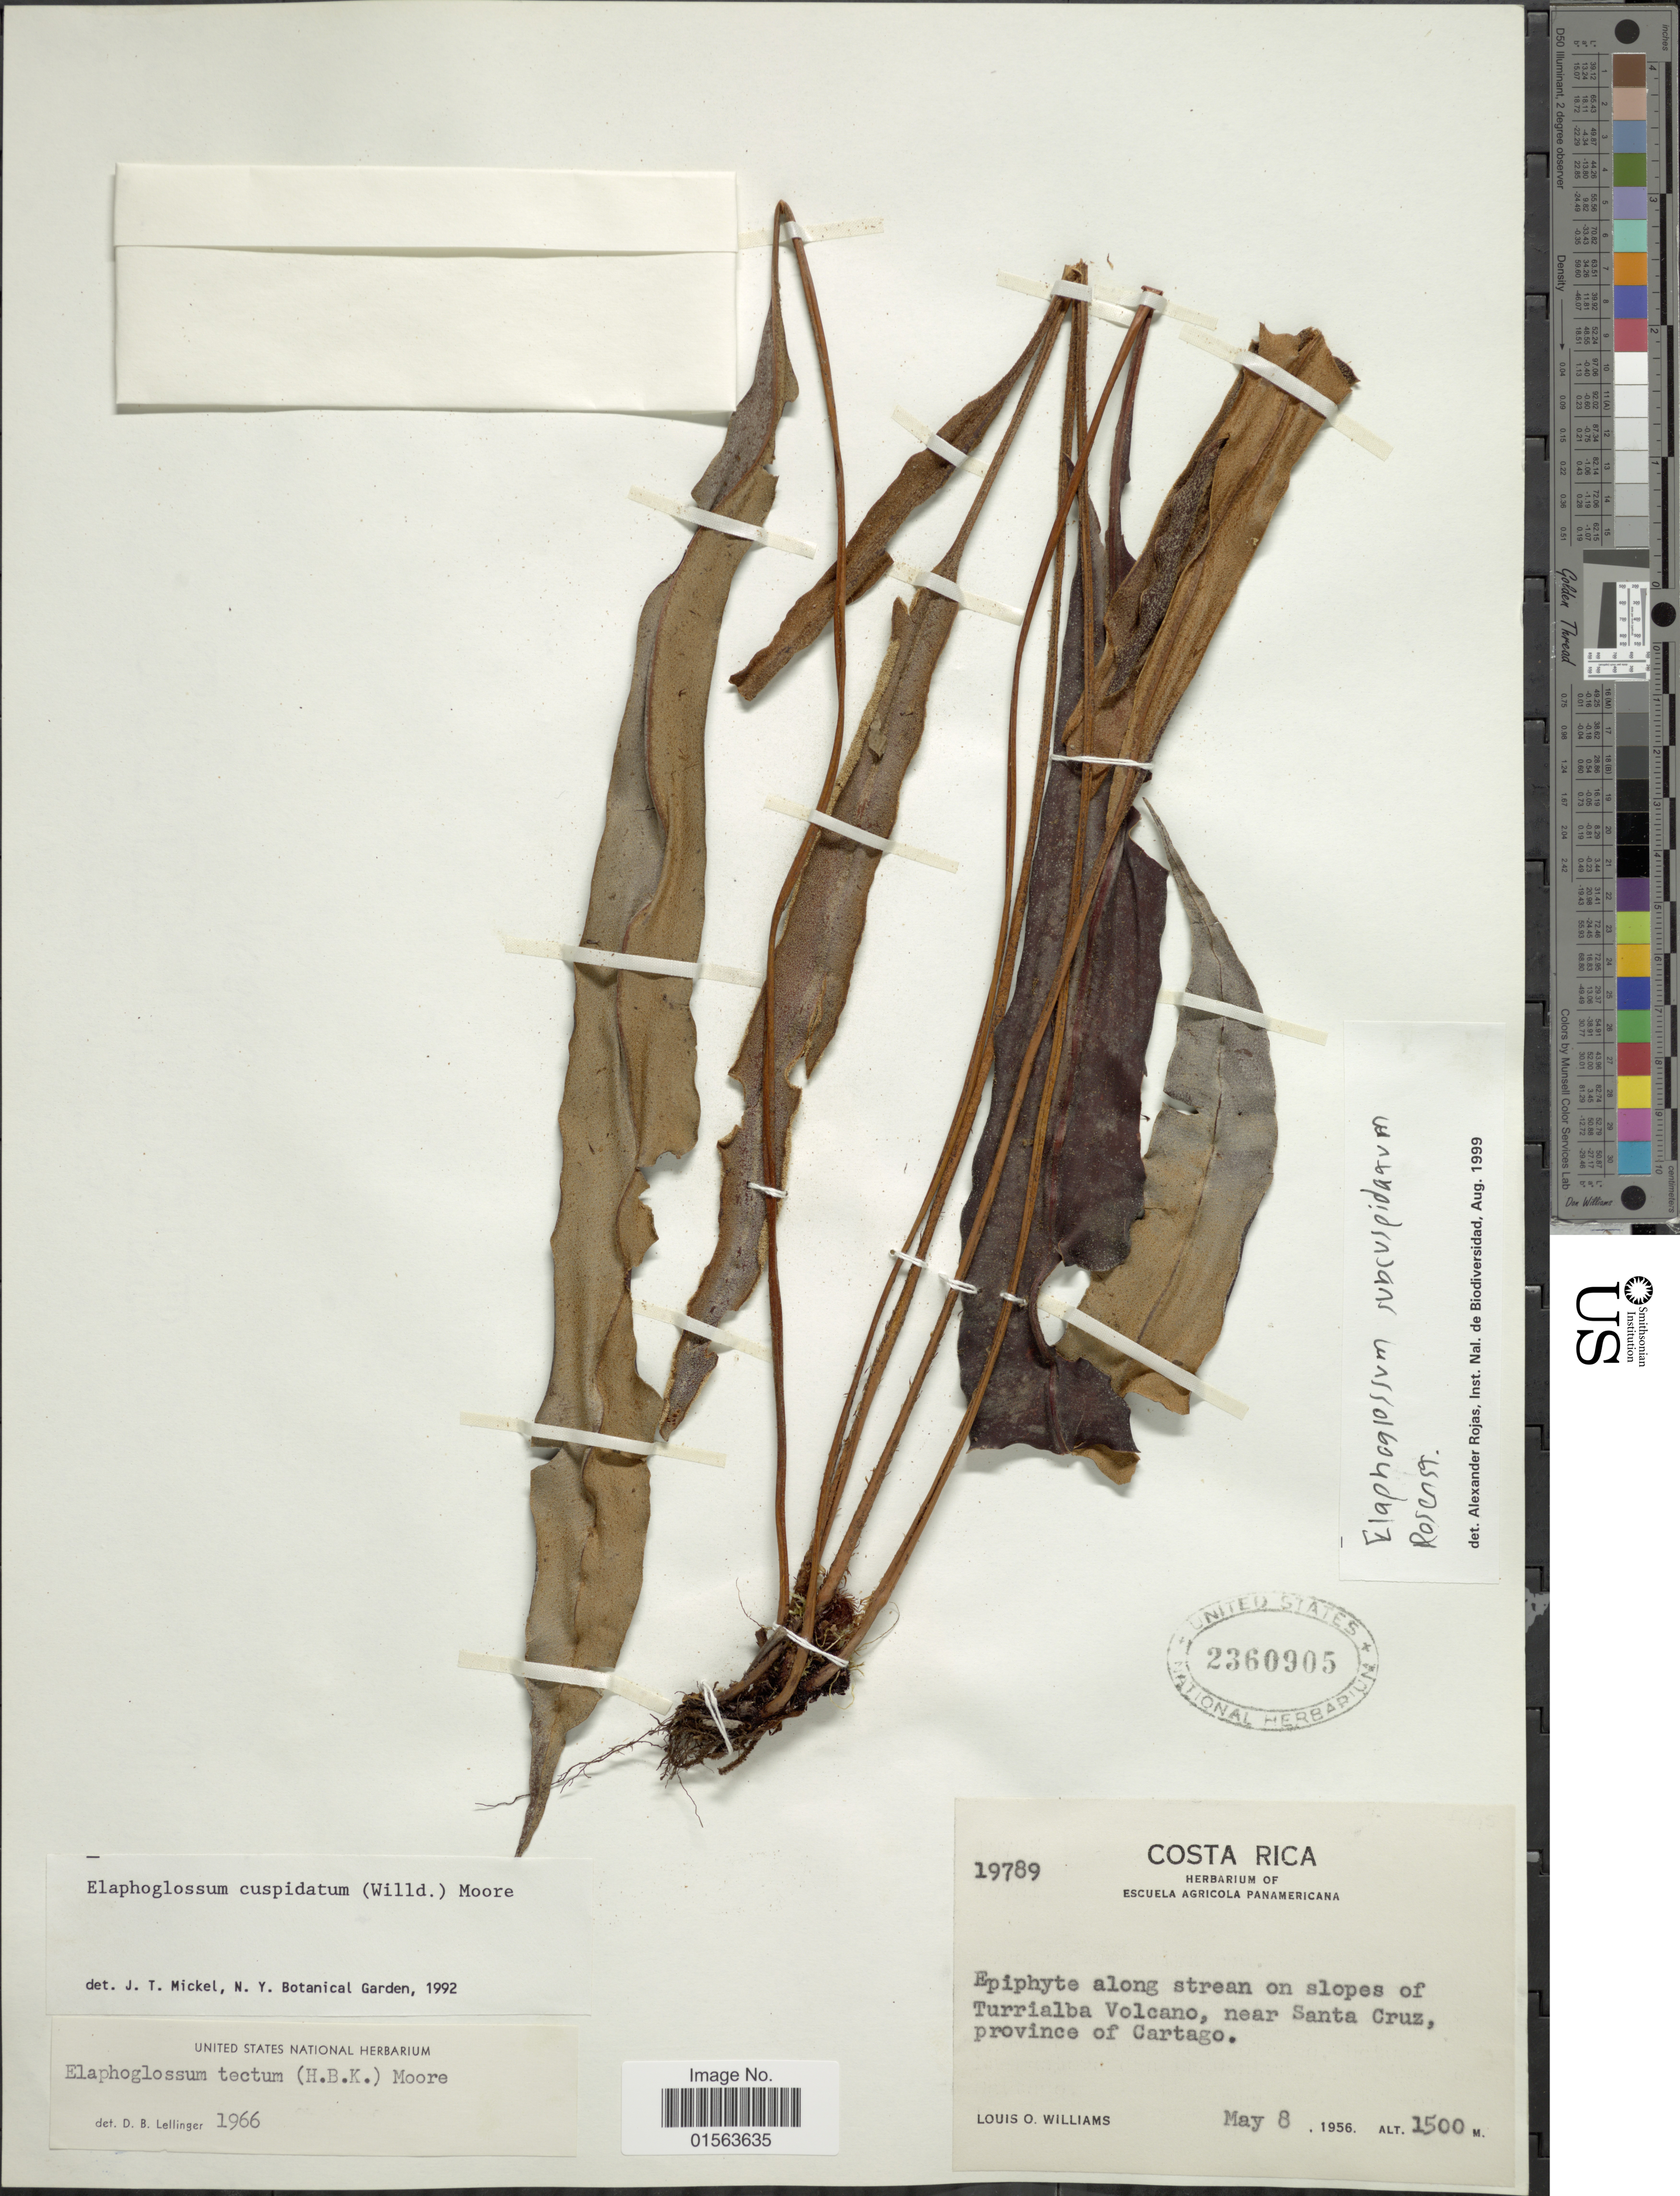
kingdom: Plantae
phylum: Tracheophyta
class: Polypodiopsida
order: Polypodiales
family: Dryopteridaceae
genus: Elaphoglossum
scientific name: Elaphoglossum subcuspidatum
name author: Rosenst.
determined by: Matos, F. B.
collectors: L. O. Williams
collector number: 19789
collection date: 1956-05-08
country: Costa Rica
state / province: Cartago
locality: On slopes of Turrialba Volcano, near Santa Cruz, province of Cartago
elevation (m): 1500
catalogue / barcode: US 2360905